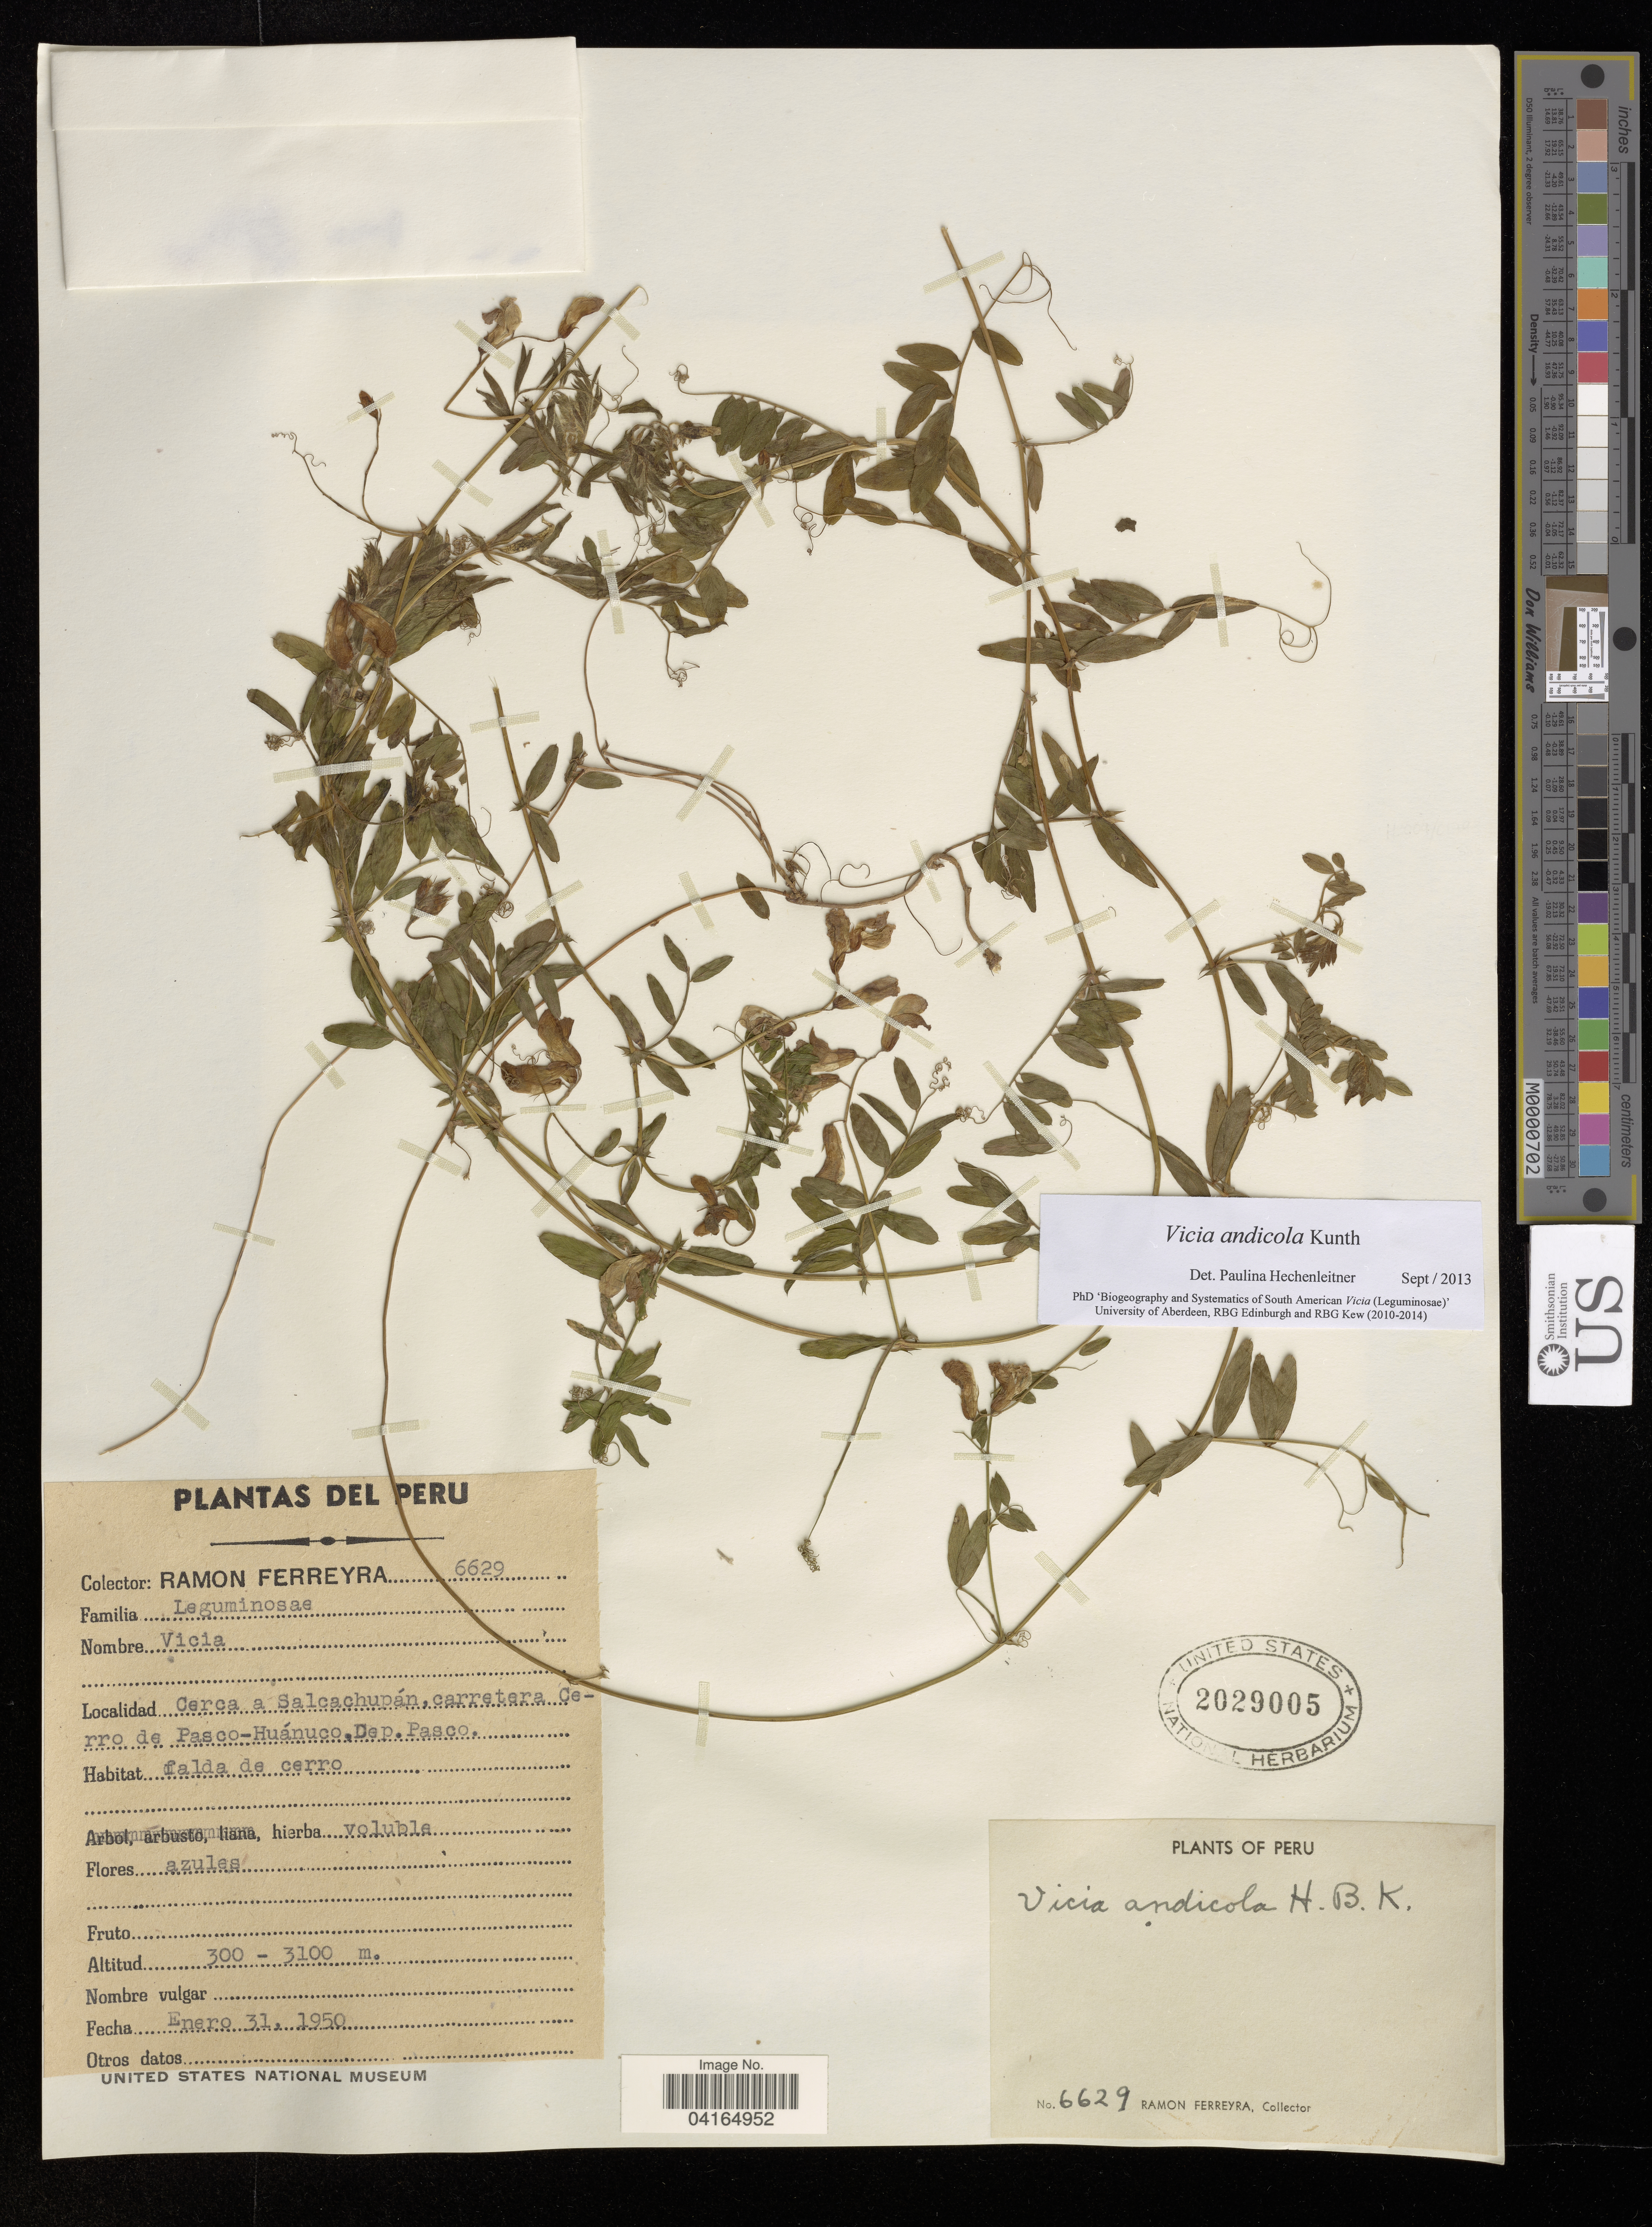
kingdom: Plantae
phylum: Tracheophyta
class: Magnoliopsida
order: Fabales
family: Fabaceae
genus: Vicia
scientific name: Vicia andicola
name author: Kunth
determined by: Hechenleitner, Paulina, RBG Edinburgh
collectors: R. A. Ferreyra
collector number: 6629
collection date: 1950-01-31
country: Peru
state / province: Pasco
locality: Cerca a Salcachupán, carretera Cerro de Pasco-Huánuco, Dep. Pasco.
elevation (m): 300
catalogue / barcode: US 2029005